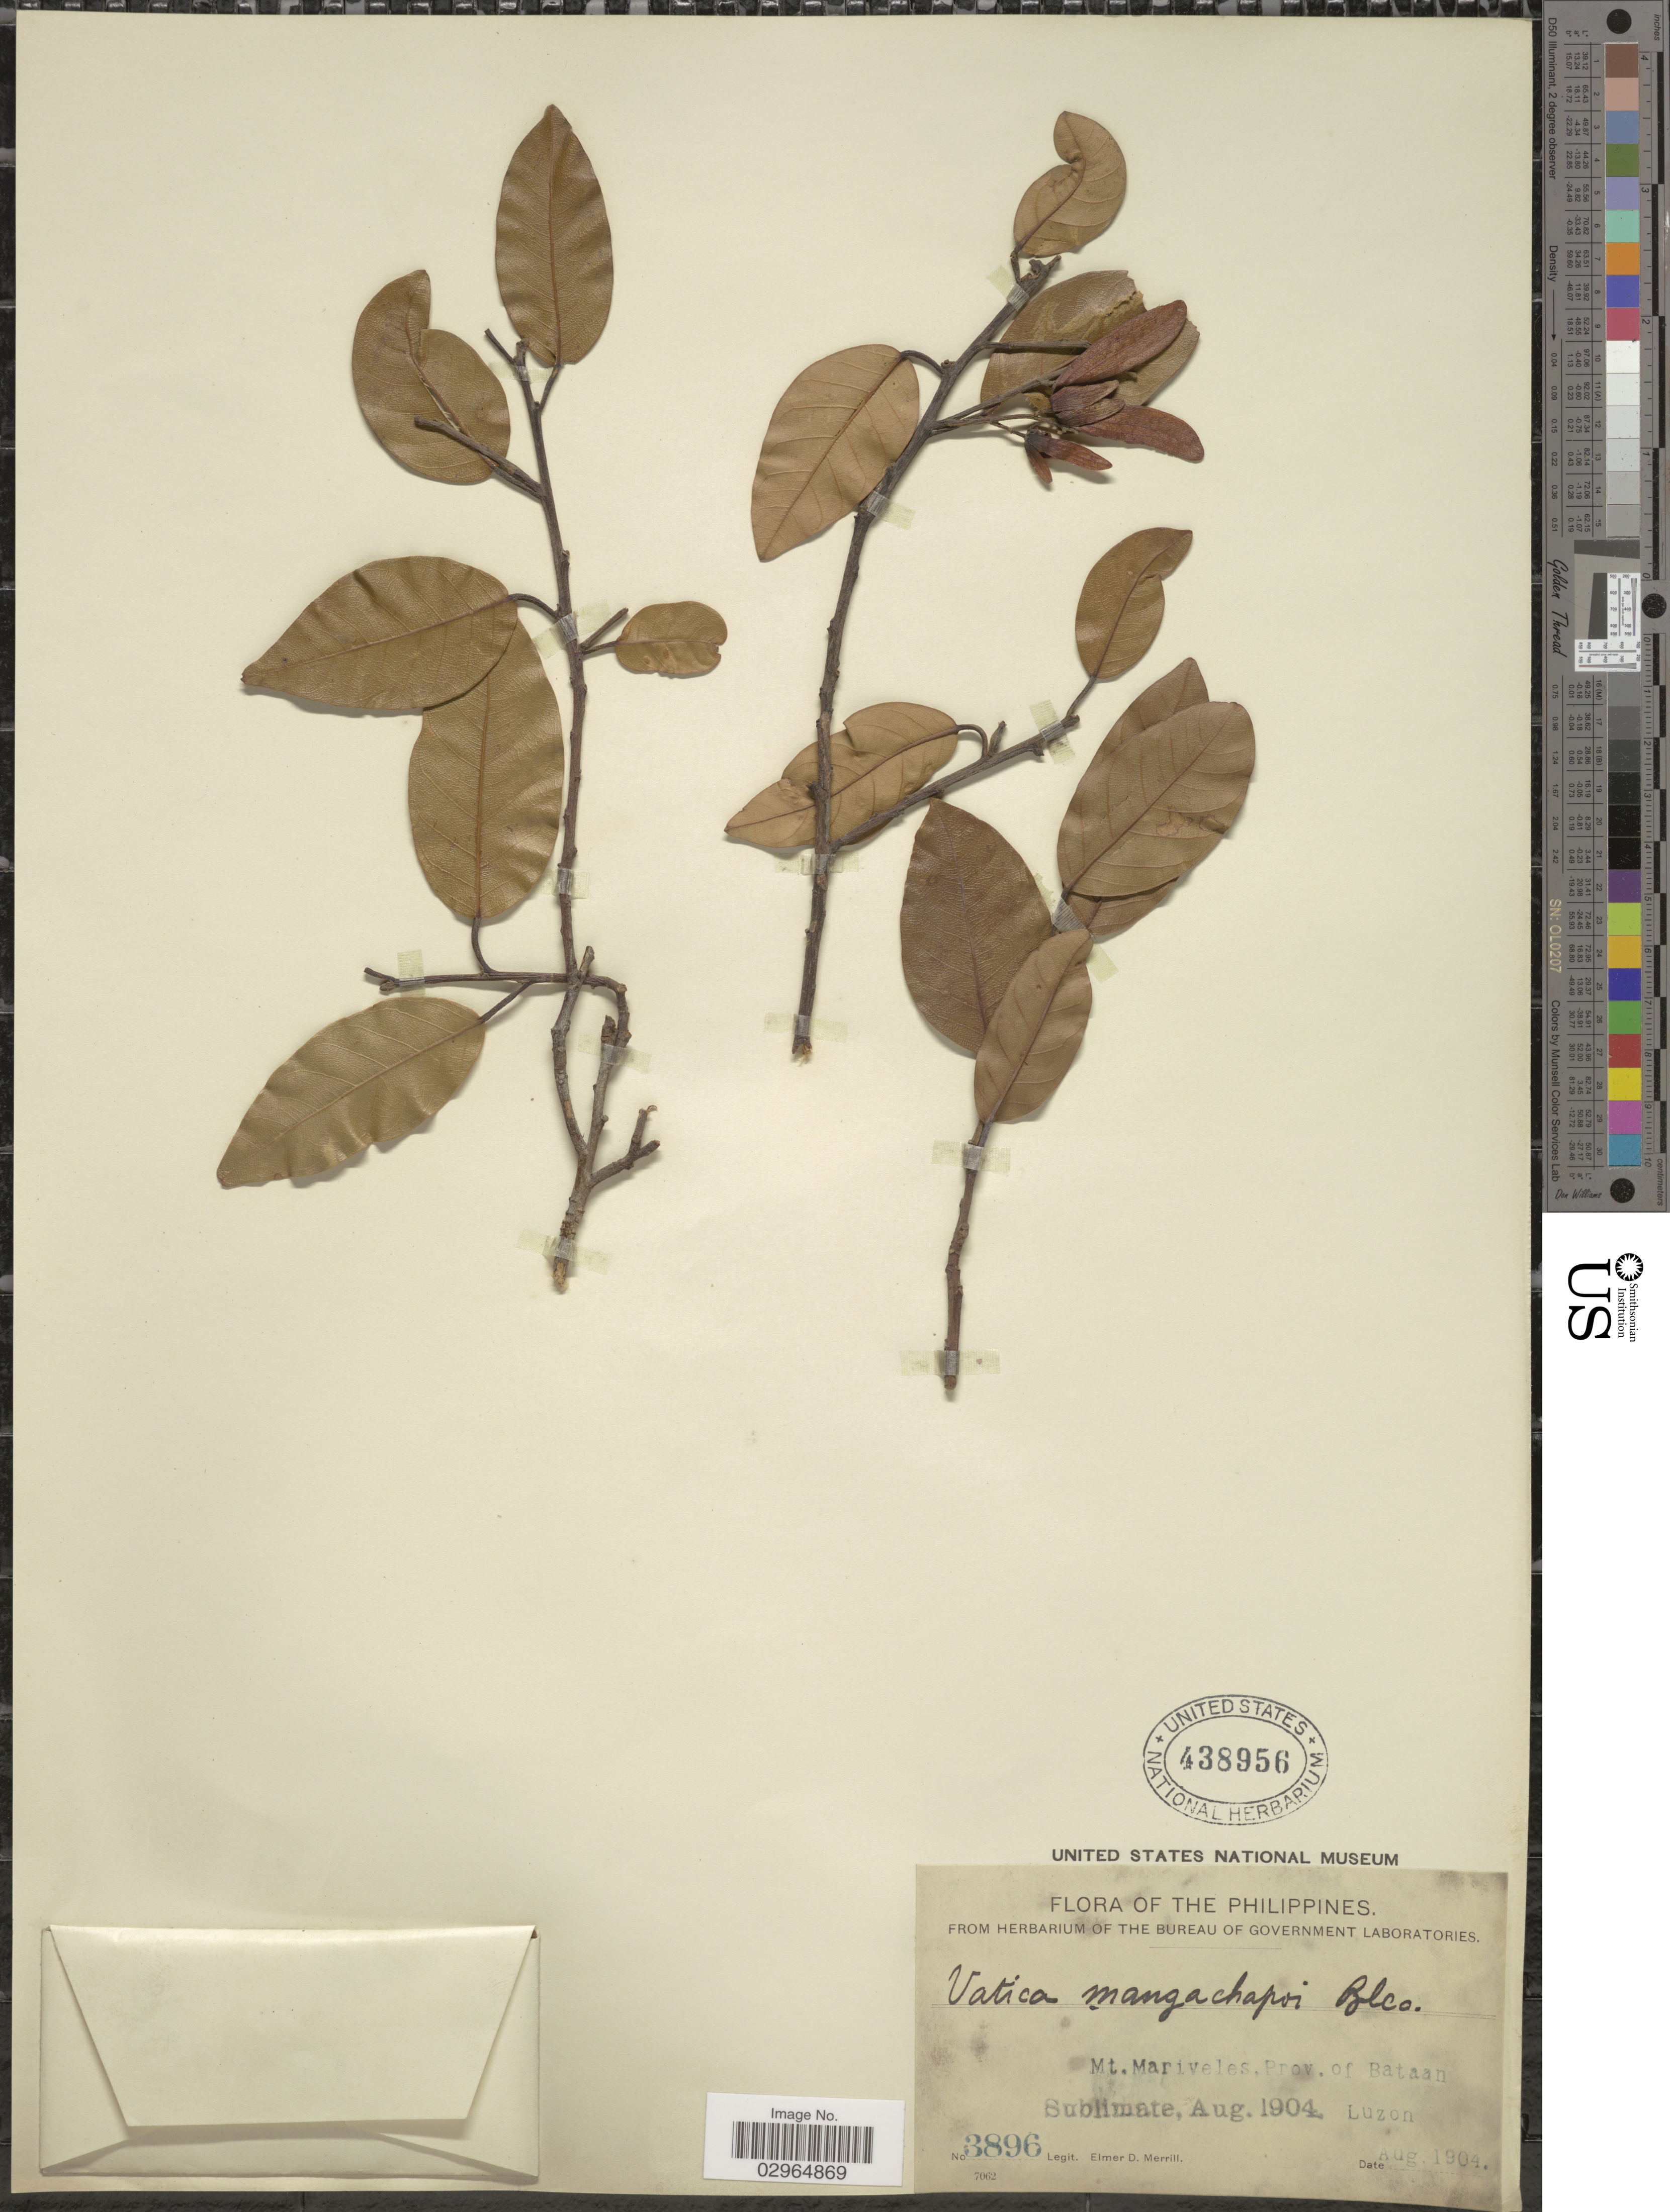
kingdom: Plantae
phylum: Tracheophyta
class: Magnoliopsida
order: Malvales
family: Dipterocarpaceae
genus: Vatica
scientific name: Vatica mangachapoi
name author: Blanco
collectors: E. D. Merrill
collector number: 3896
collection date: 1904-08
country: Philippines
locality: Mt. Mariveles, Prov. of Bataan.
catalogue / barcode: US 438956